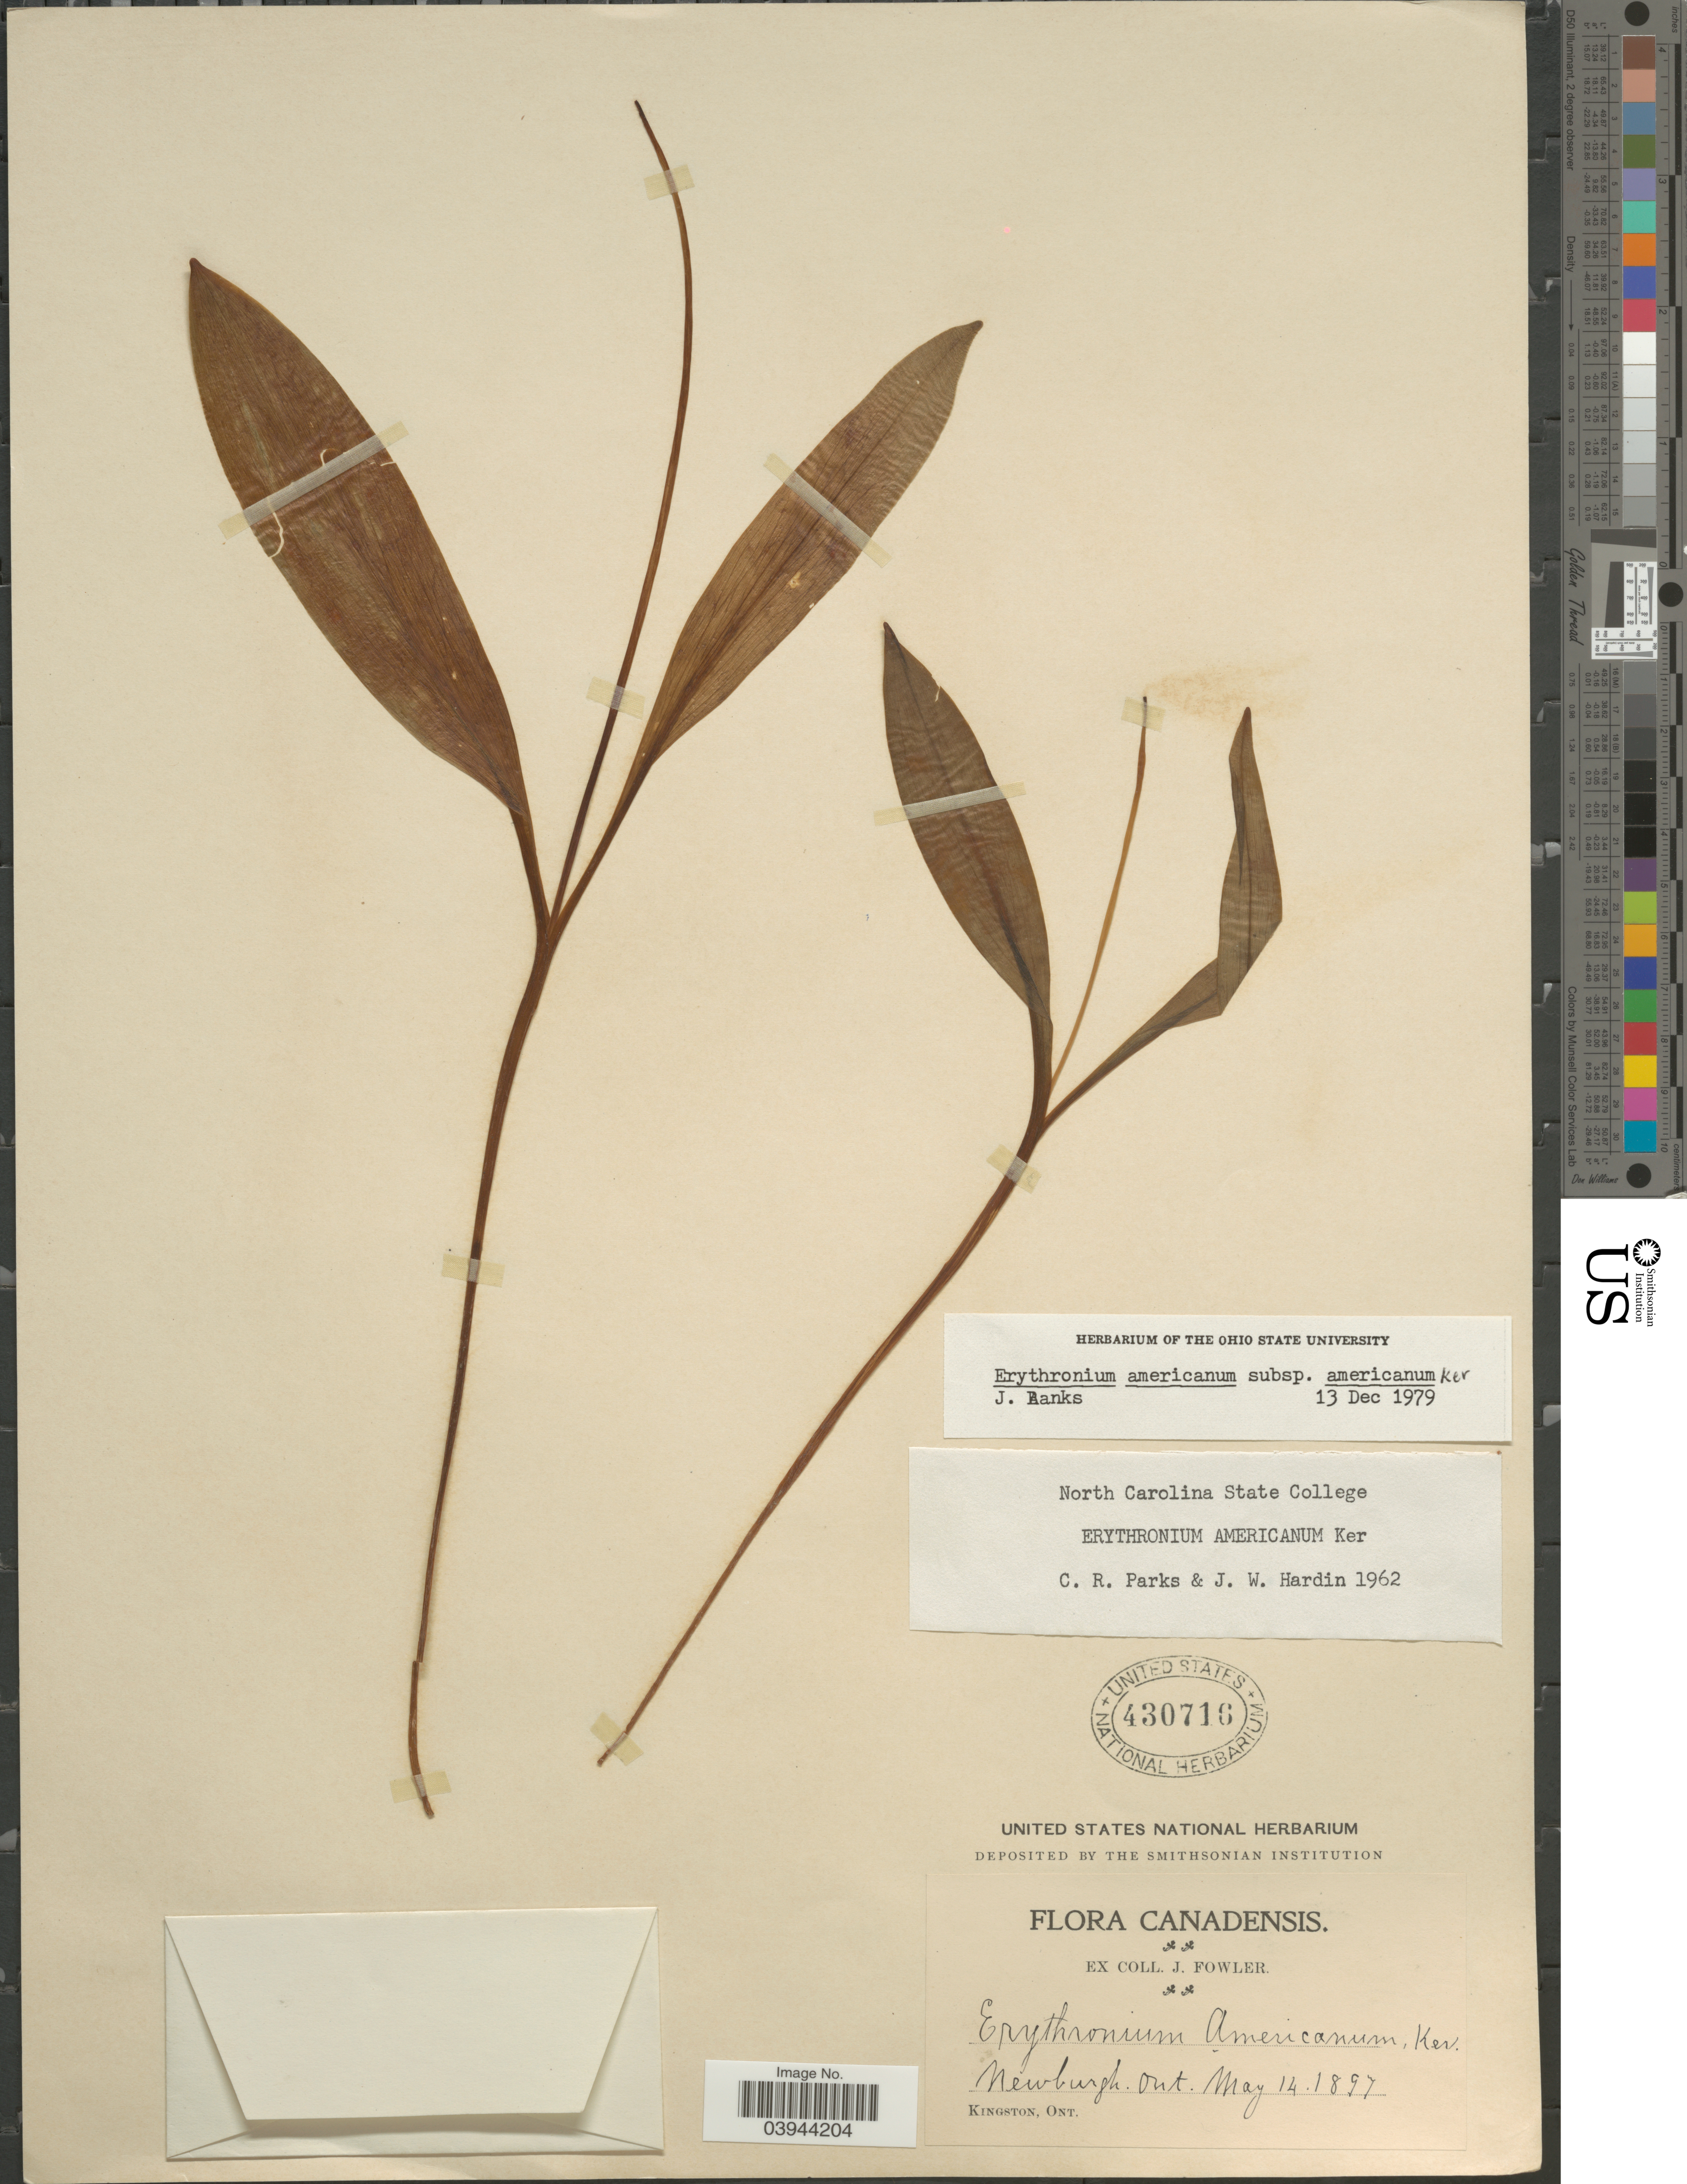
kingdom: Plantae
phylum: Tracheophyta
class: Liliopsida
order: Liliales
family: Liliaceae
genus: Erythronium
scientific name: Erythronium americanum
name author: Ker Gawl.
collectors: J. Fowler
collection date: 1897-05-14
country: Canada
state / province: Ontario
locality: Newburgh.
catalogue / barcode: US 430716